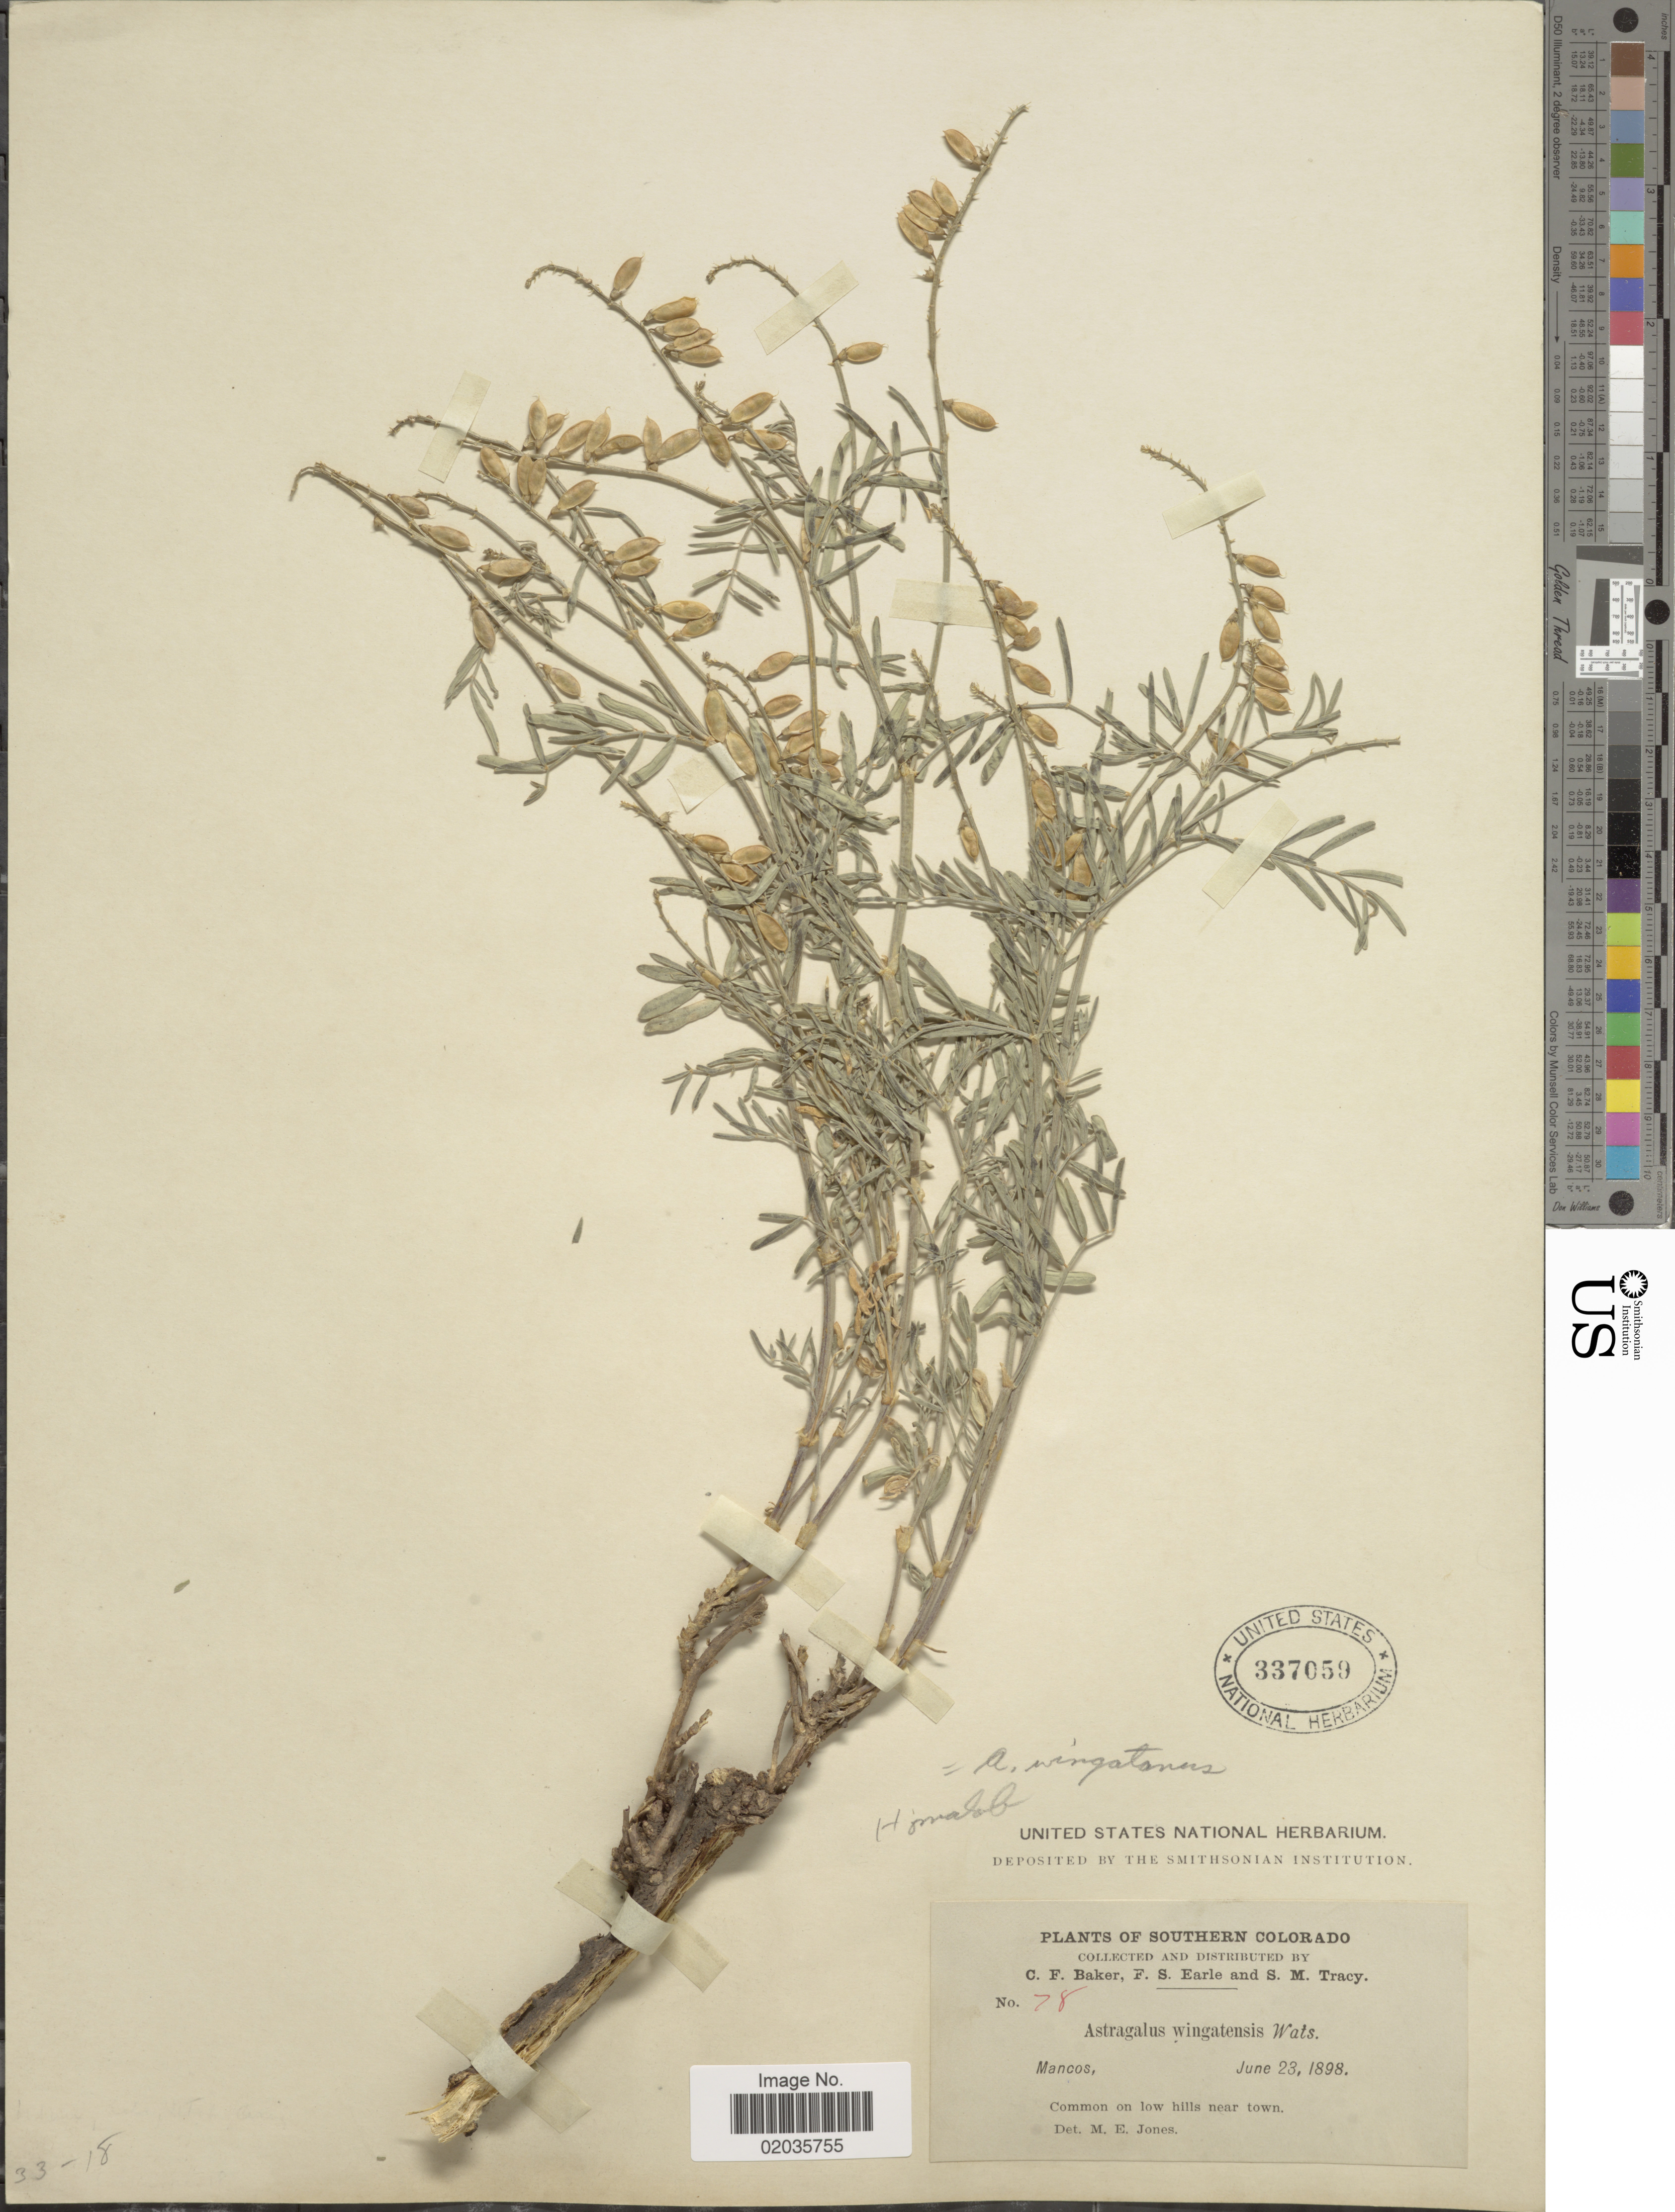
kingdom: Plantae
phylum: Tracheophyta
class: Magnoliopsida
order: Fabales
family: Fabaceae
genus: Astragalus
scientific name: Astragalus wingatanus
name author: S. Watson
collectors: C. F. Baker, F. S. Earle & S. M. Tracy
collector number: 78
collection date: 1898-06-23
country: United States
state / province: Colorado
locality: Southern Colorado, Mancos, common on low hills near town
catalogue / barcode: US 337059